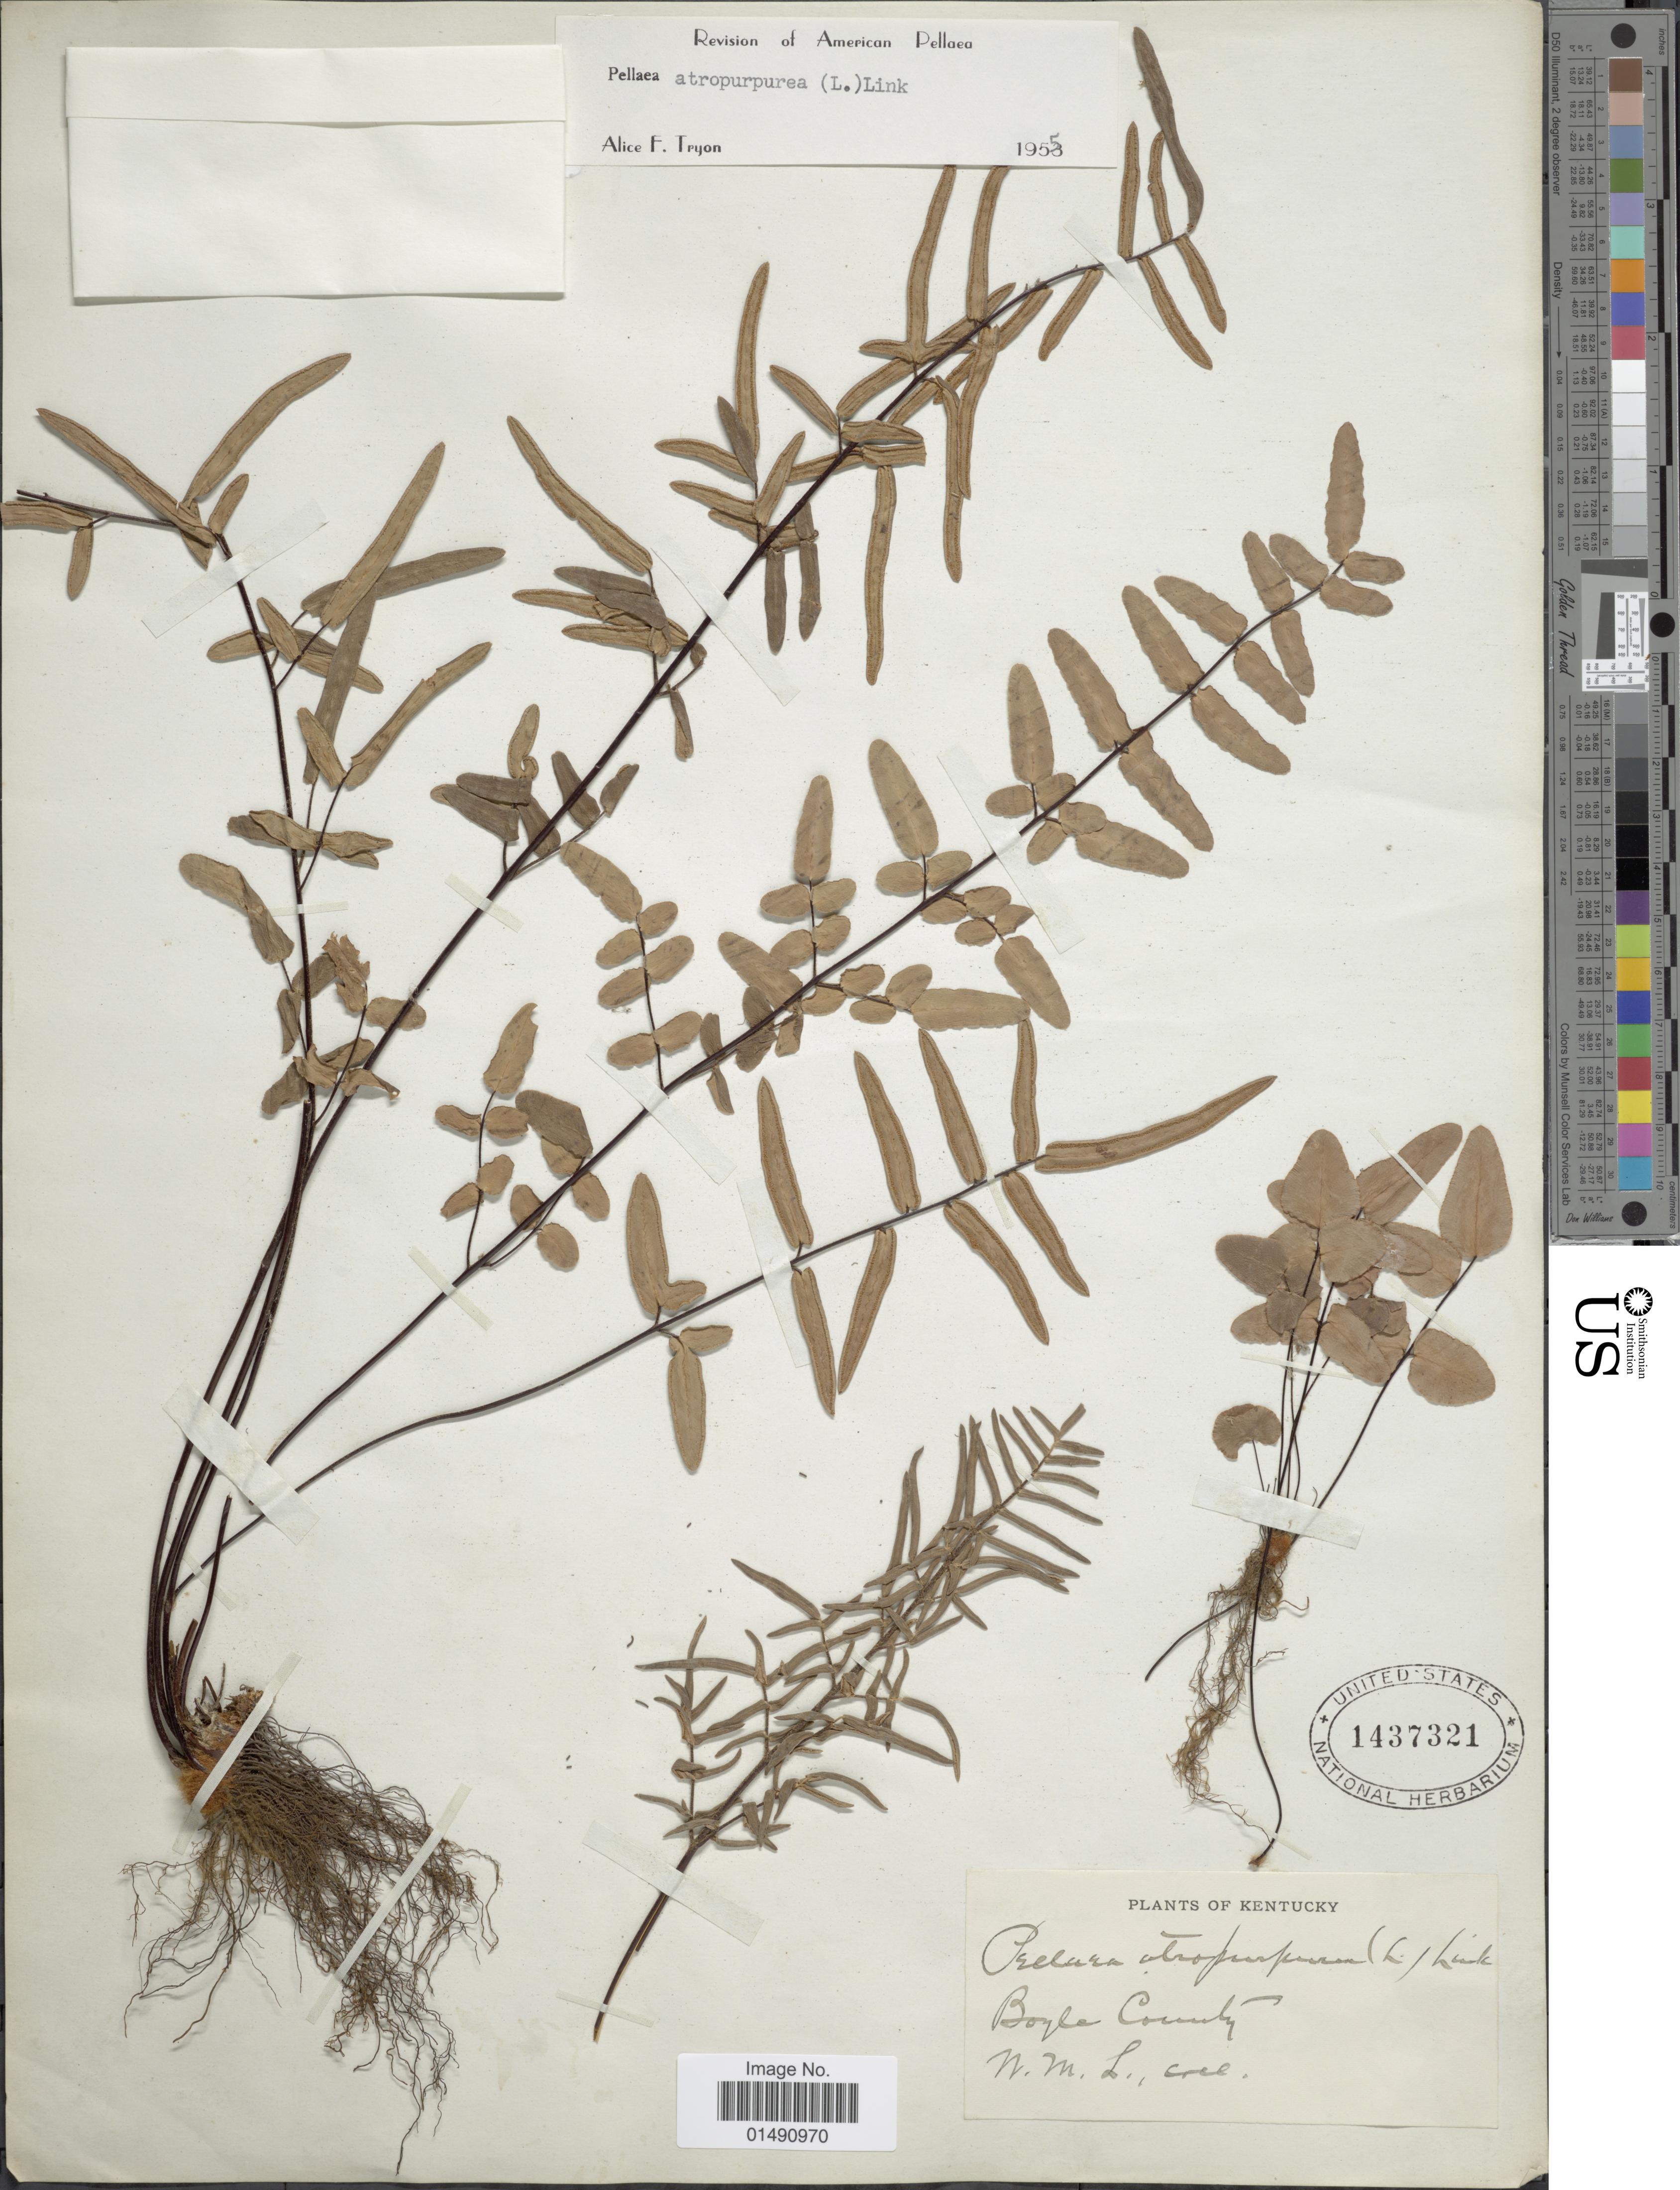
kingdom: Plantae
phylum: Tracheophyta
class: Polypodiopsida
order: Polypodiales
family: Pteridaceae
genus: Pellaea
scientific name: Pellaea atropurpurea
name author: (L.) Link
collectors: N. M. L.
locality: Boyle County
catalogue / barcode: US 1437321